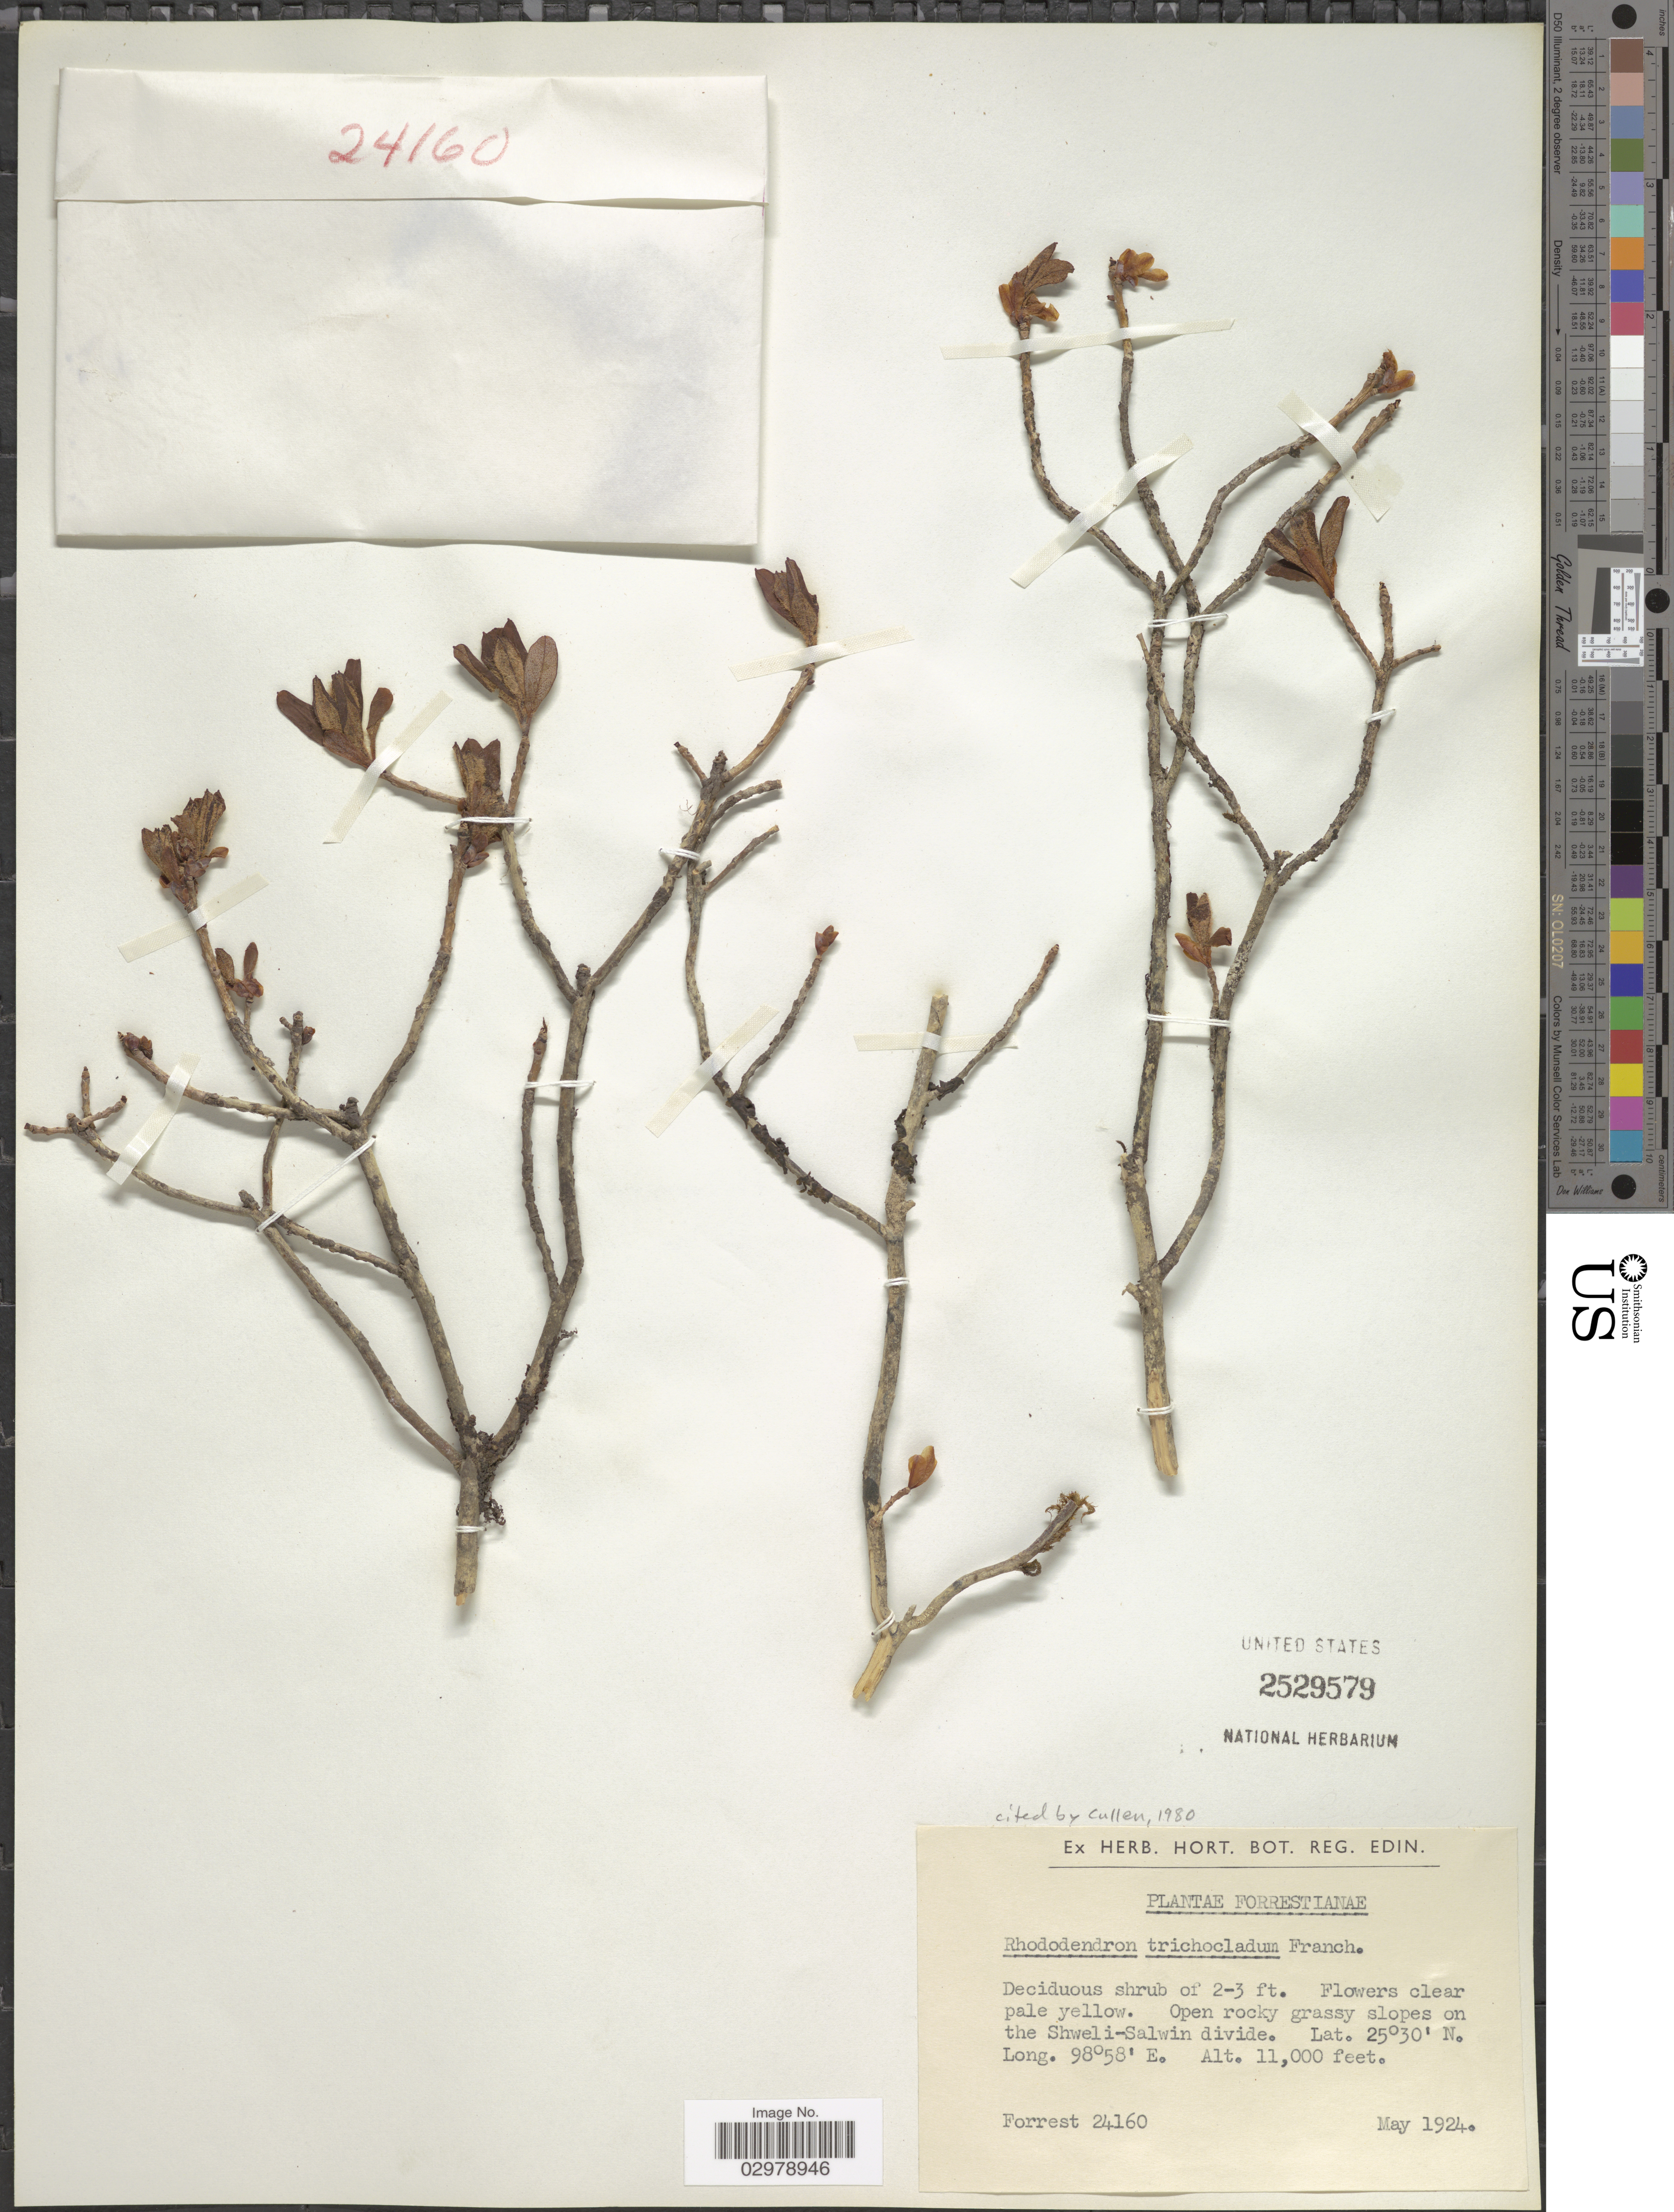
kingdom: Plantae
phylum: Tracheophyta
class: Magnoliopsida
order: Ericales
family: Ericaceae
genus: Rhododendron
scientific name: Rhododendron trichocladum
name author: Franch.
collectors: -. Forrest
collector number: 24160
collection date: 1924-05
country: China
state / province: Yunnan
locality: Open rocky grassy slopes on the Shweli-Salwin divide.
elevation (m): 3353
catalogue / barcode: US 2529579